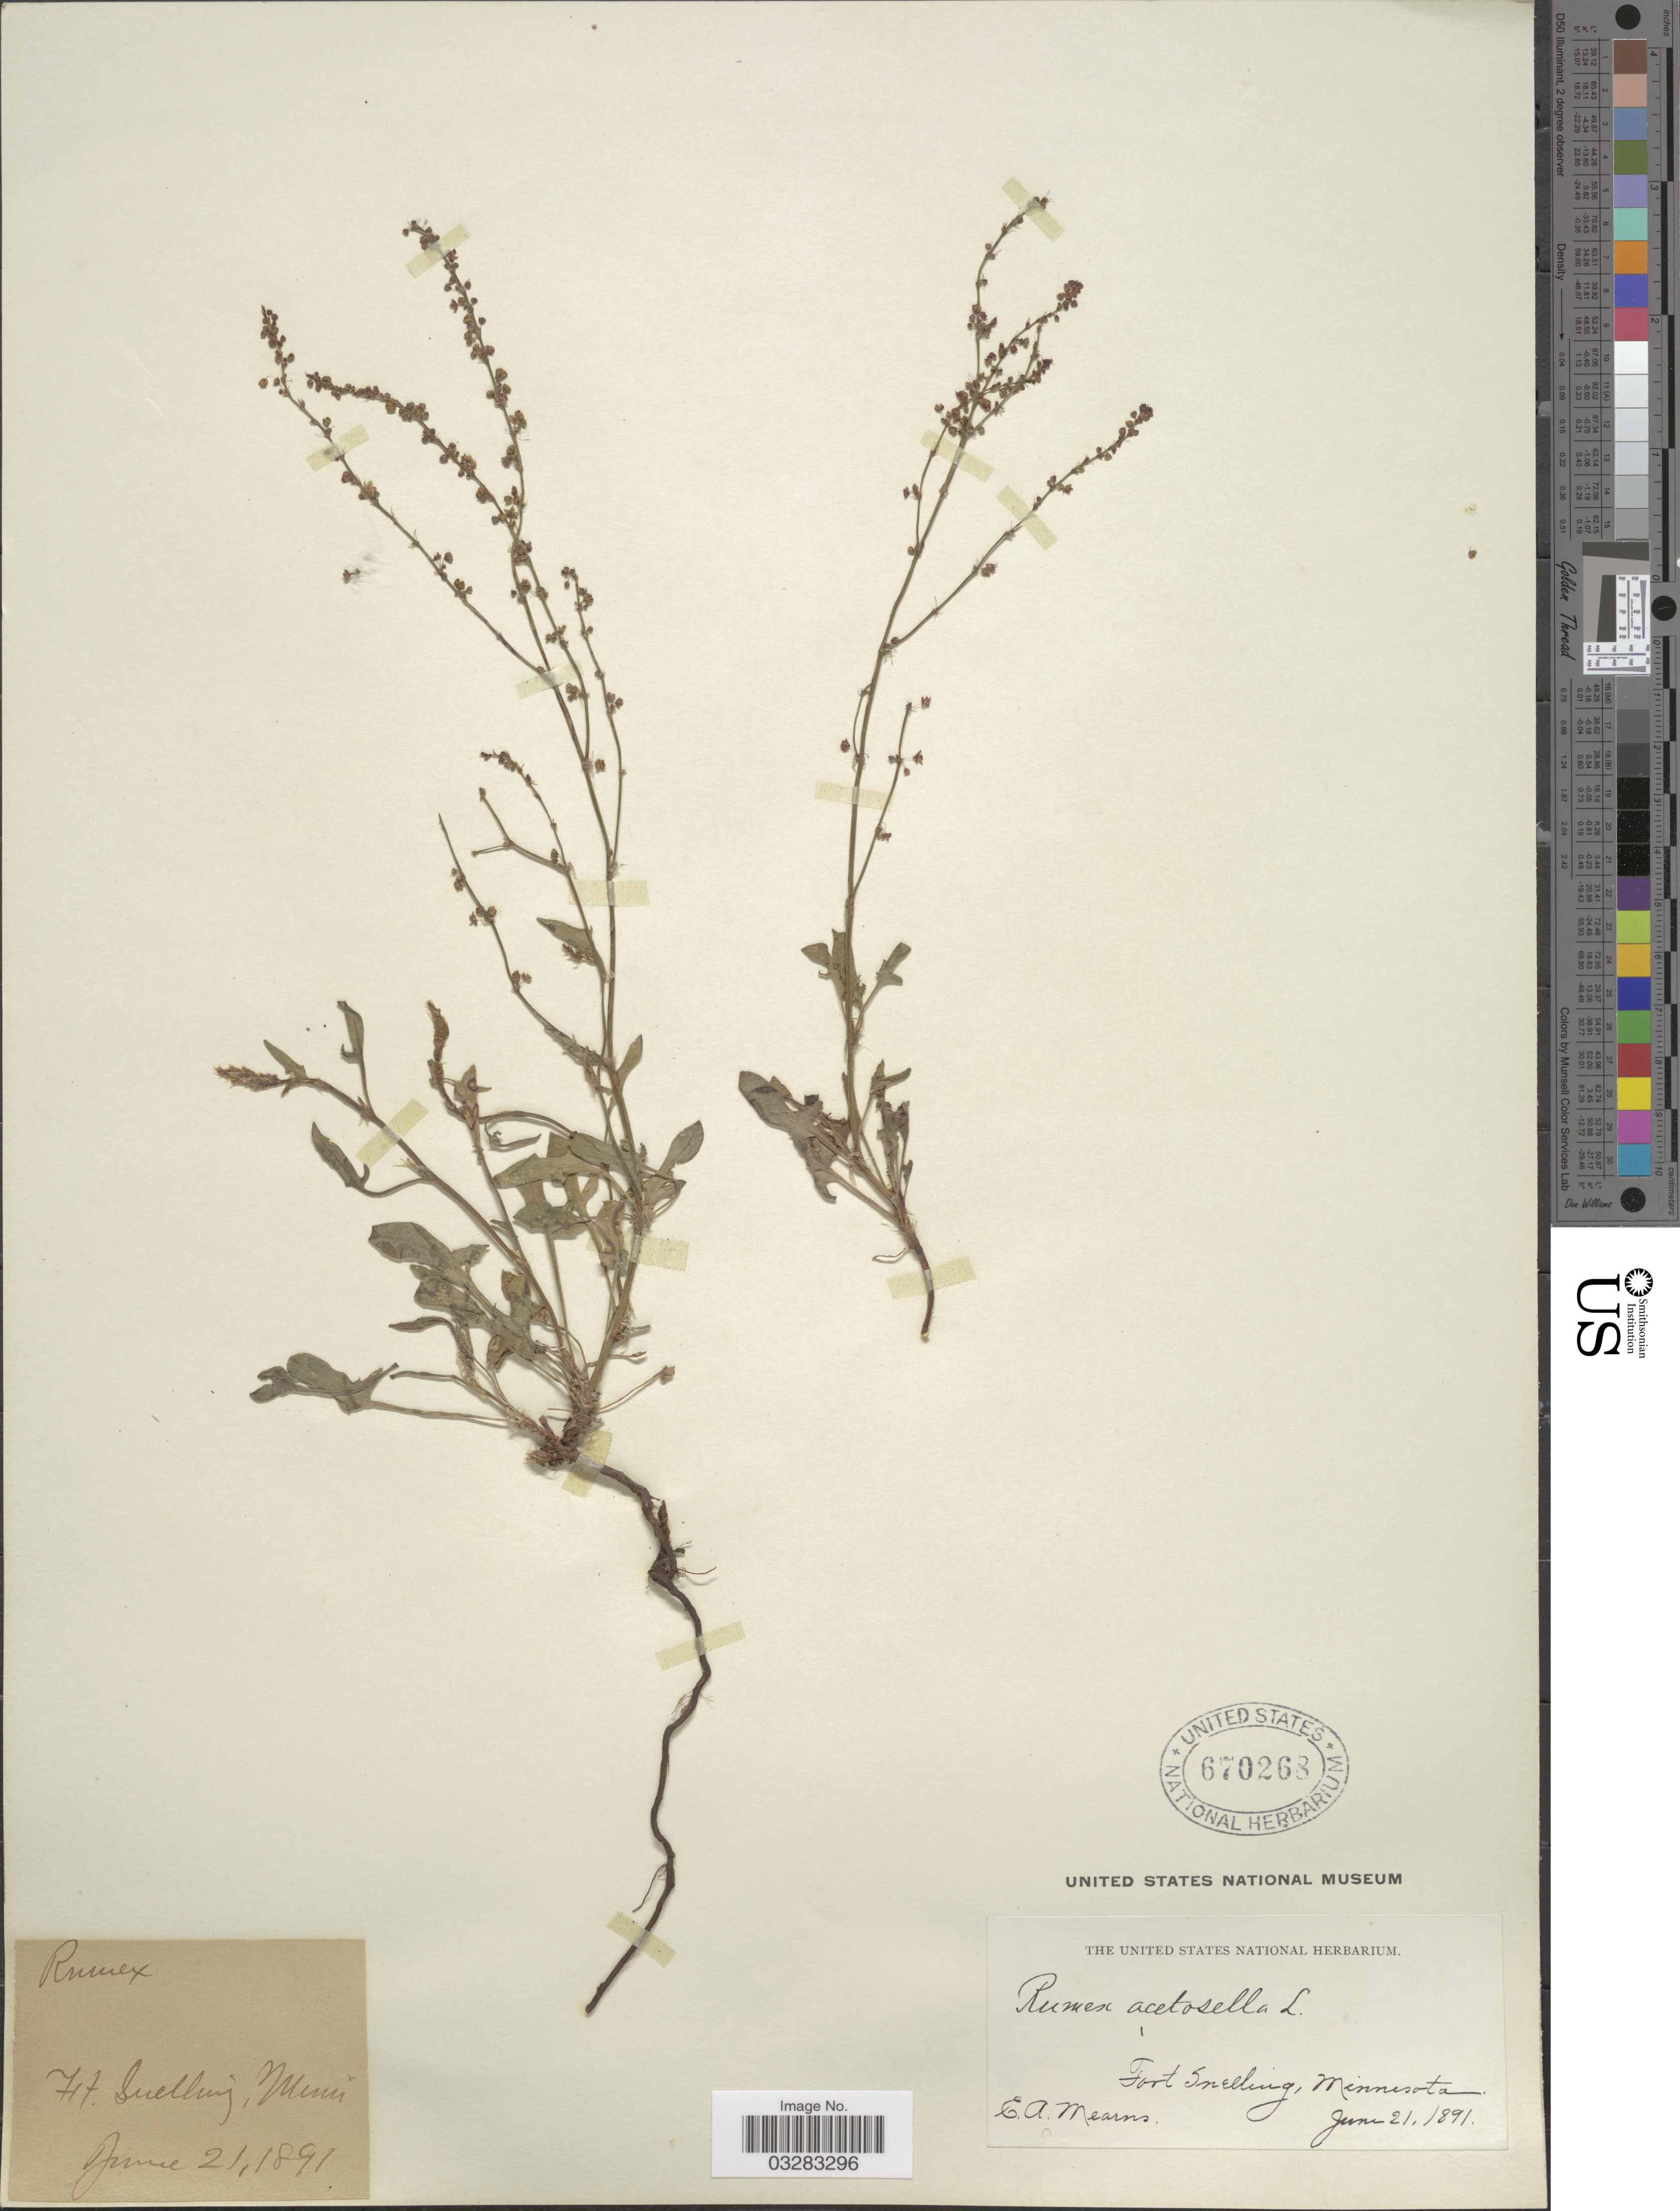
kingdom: Plantae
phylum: Tracheophyta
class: Magnoliopsida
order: Caryophyllales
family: Polygonaceae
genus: Rumex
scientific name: Rumex acetosella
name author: L.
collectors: E. A. Mearns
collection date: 1891-06-21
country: United States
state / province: Minnesota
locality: Fort Snelling.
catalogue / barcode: US 670263